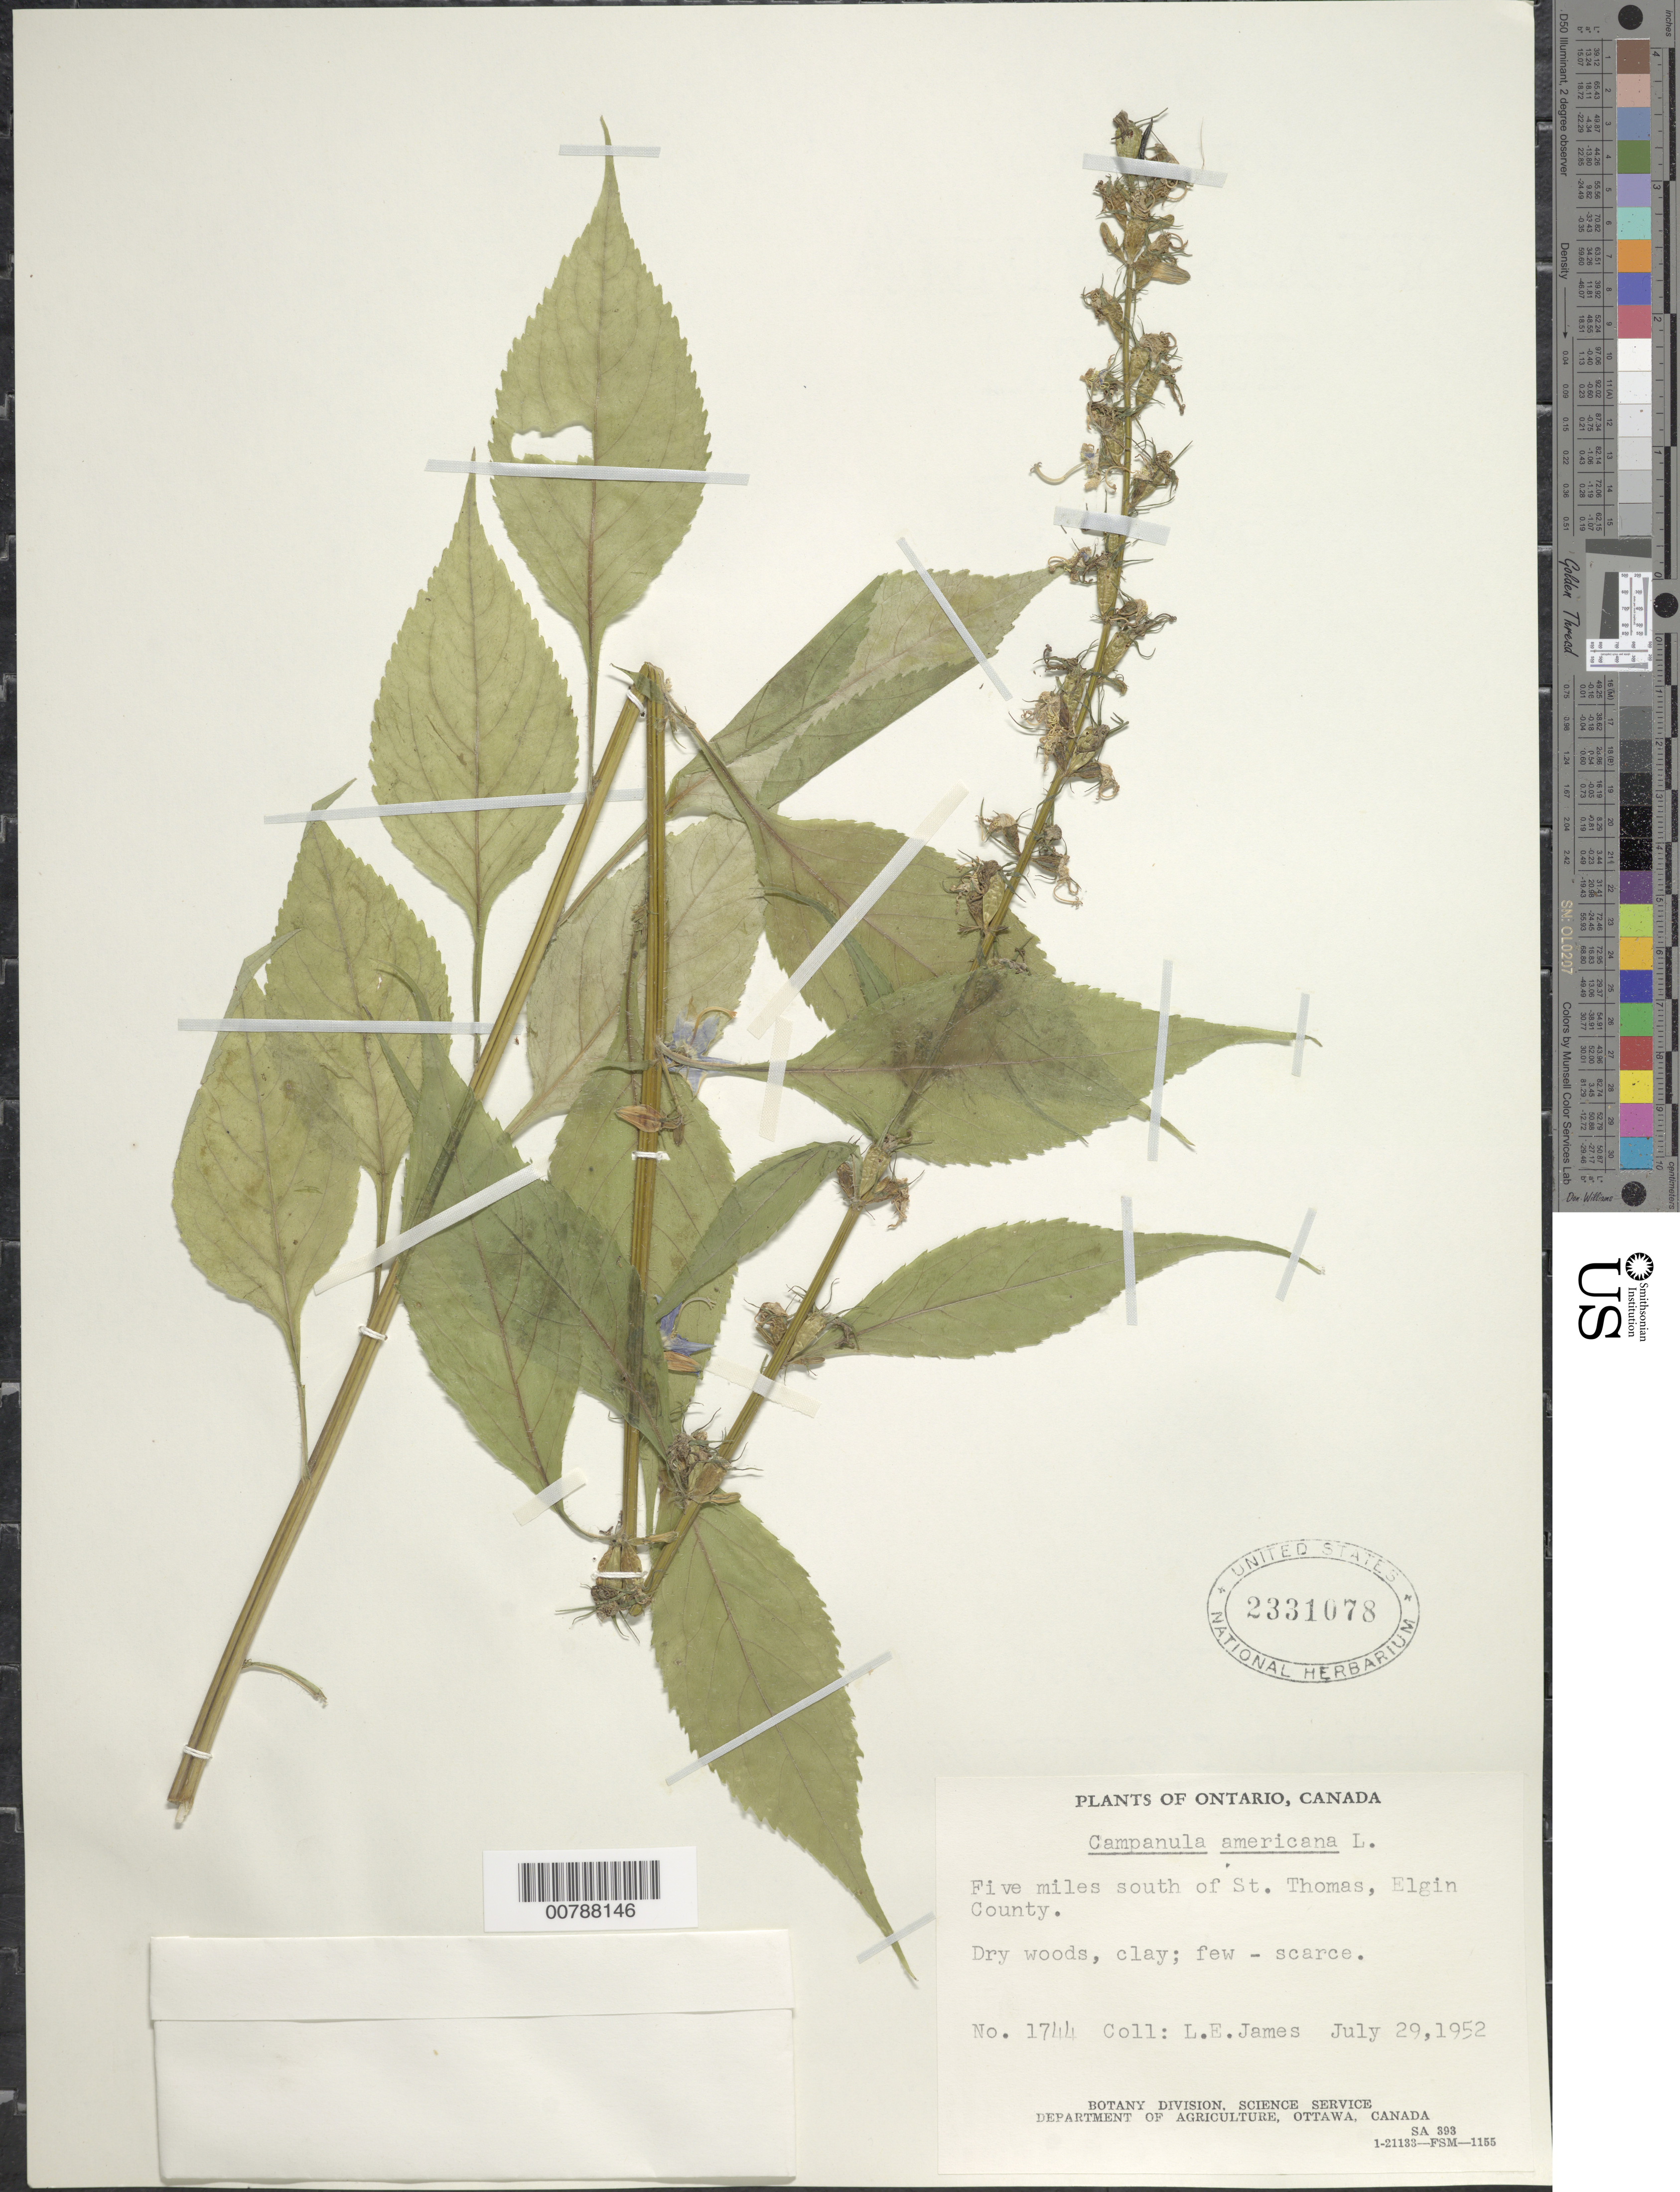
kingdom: Plantae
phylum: Tracheophyta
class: Magnoliopsida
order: Asterales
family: Campanulaceae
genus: Campanula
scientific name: Campanula americana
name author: L.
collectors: L. E. James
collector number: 1744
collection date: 1952-07-29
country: Canada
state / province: Ontario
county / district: Elgin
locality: Five miles south of St. Thomas.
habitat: Dry woods, clay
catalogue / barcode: US 2331078